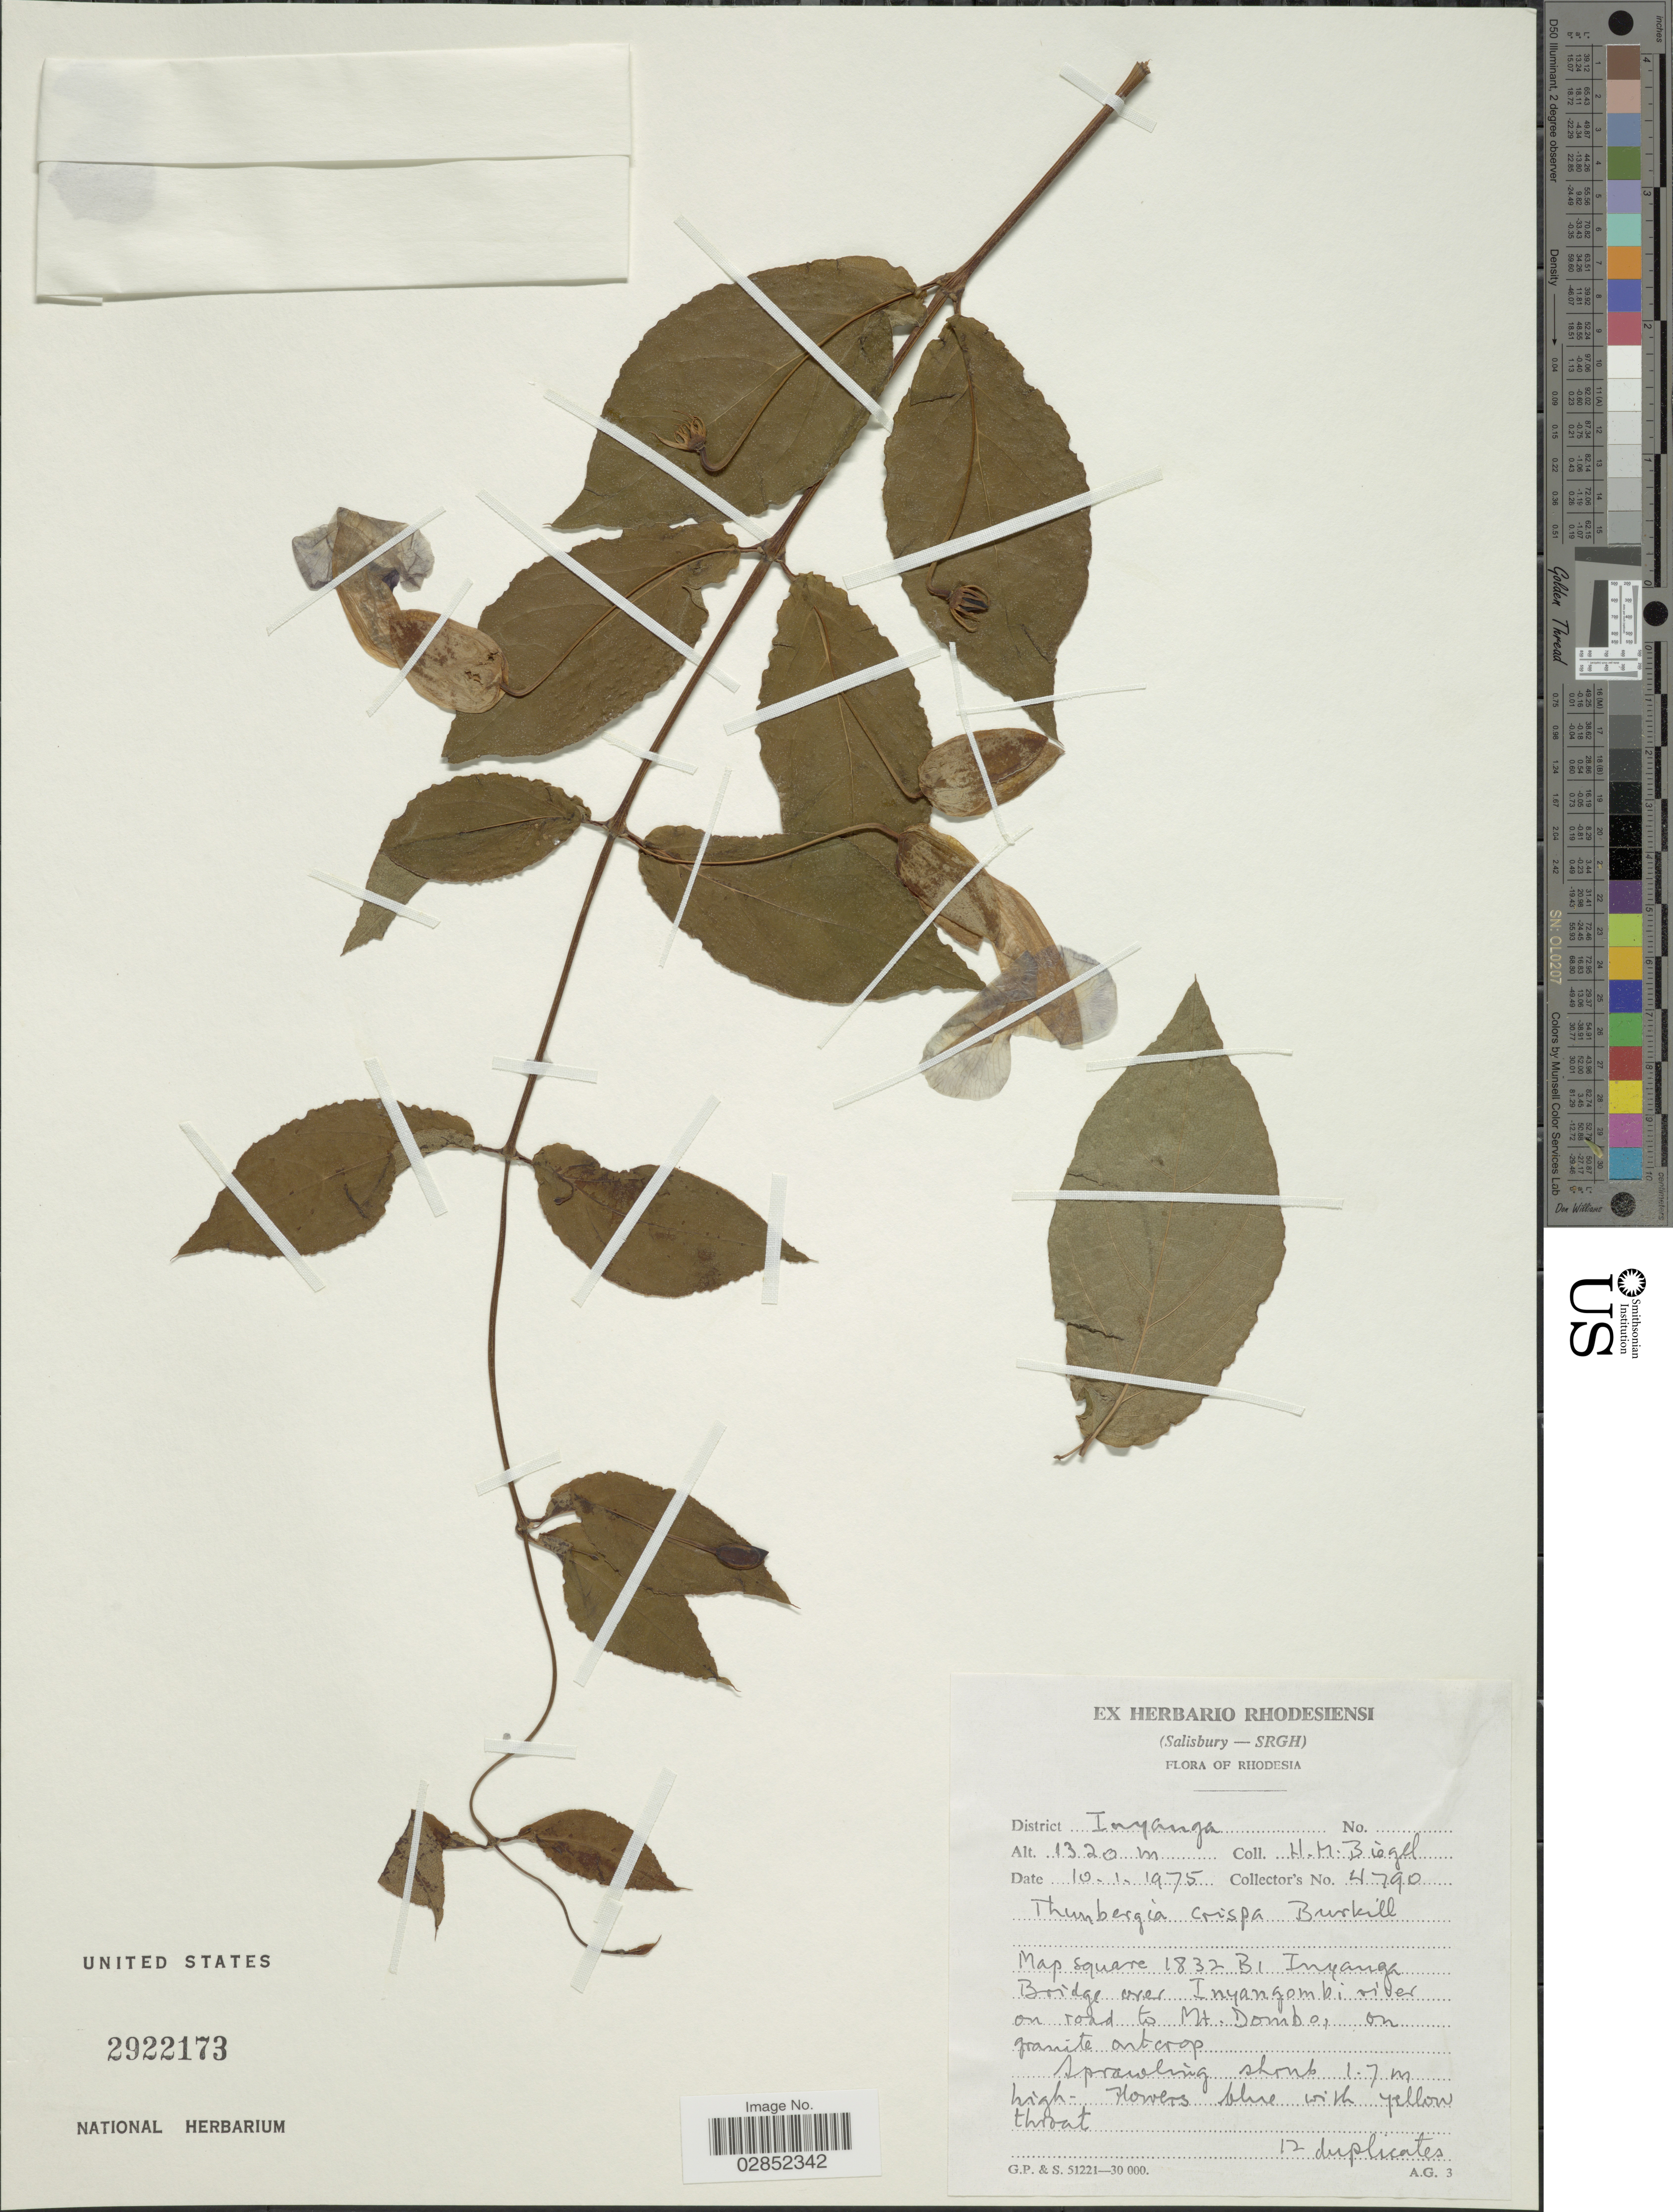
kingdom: Plantae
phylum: Tracheophyta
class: Magnoliopsida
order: Lamiales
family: Acanthaceae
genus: Thunbergia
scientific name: Thunbergia crispa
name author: Burkill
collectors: H. Biegel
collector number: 4790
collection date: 1975-01-10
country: Zimbabwe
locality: District Inyanga, Map square 1832 B1 Inyanga Bridge over Inyangombi river on road to Mt. Dombo, Rhodesia.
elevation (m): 1320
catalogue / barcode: US 2922173